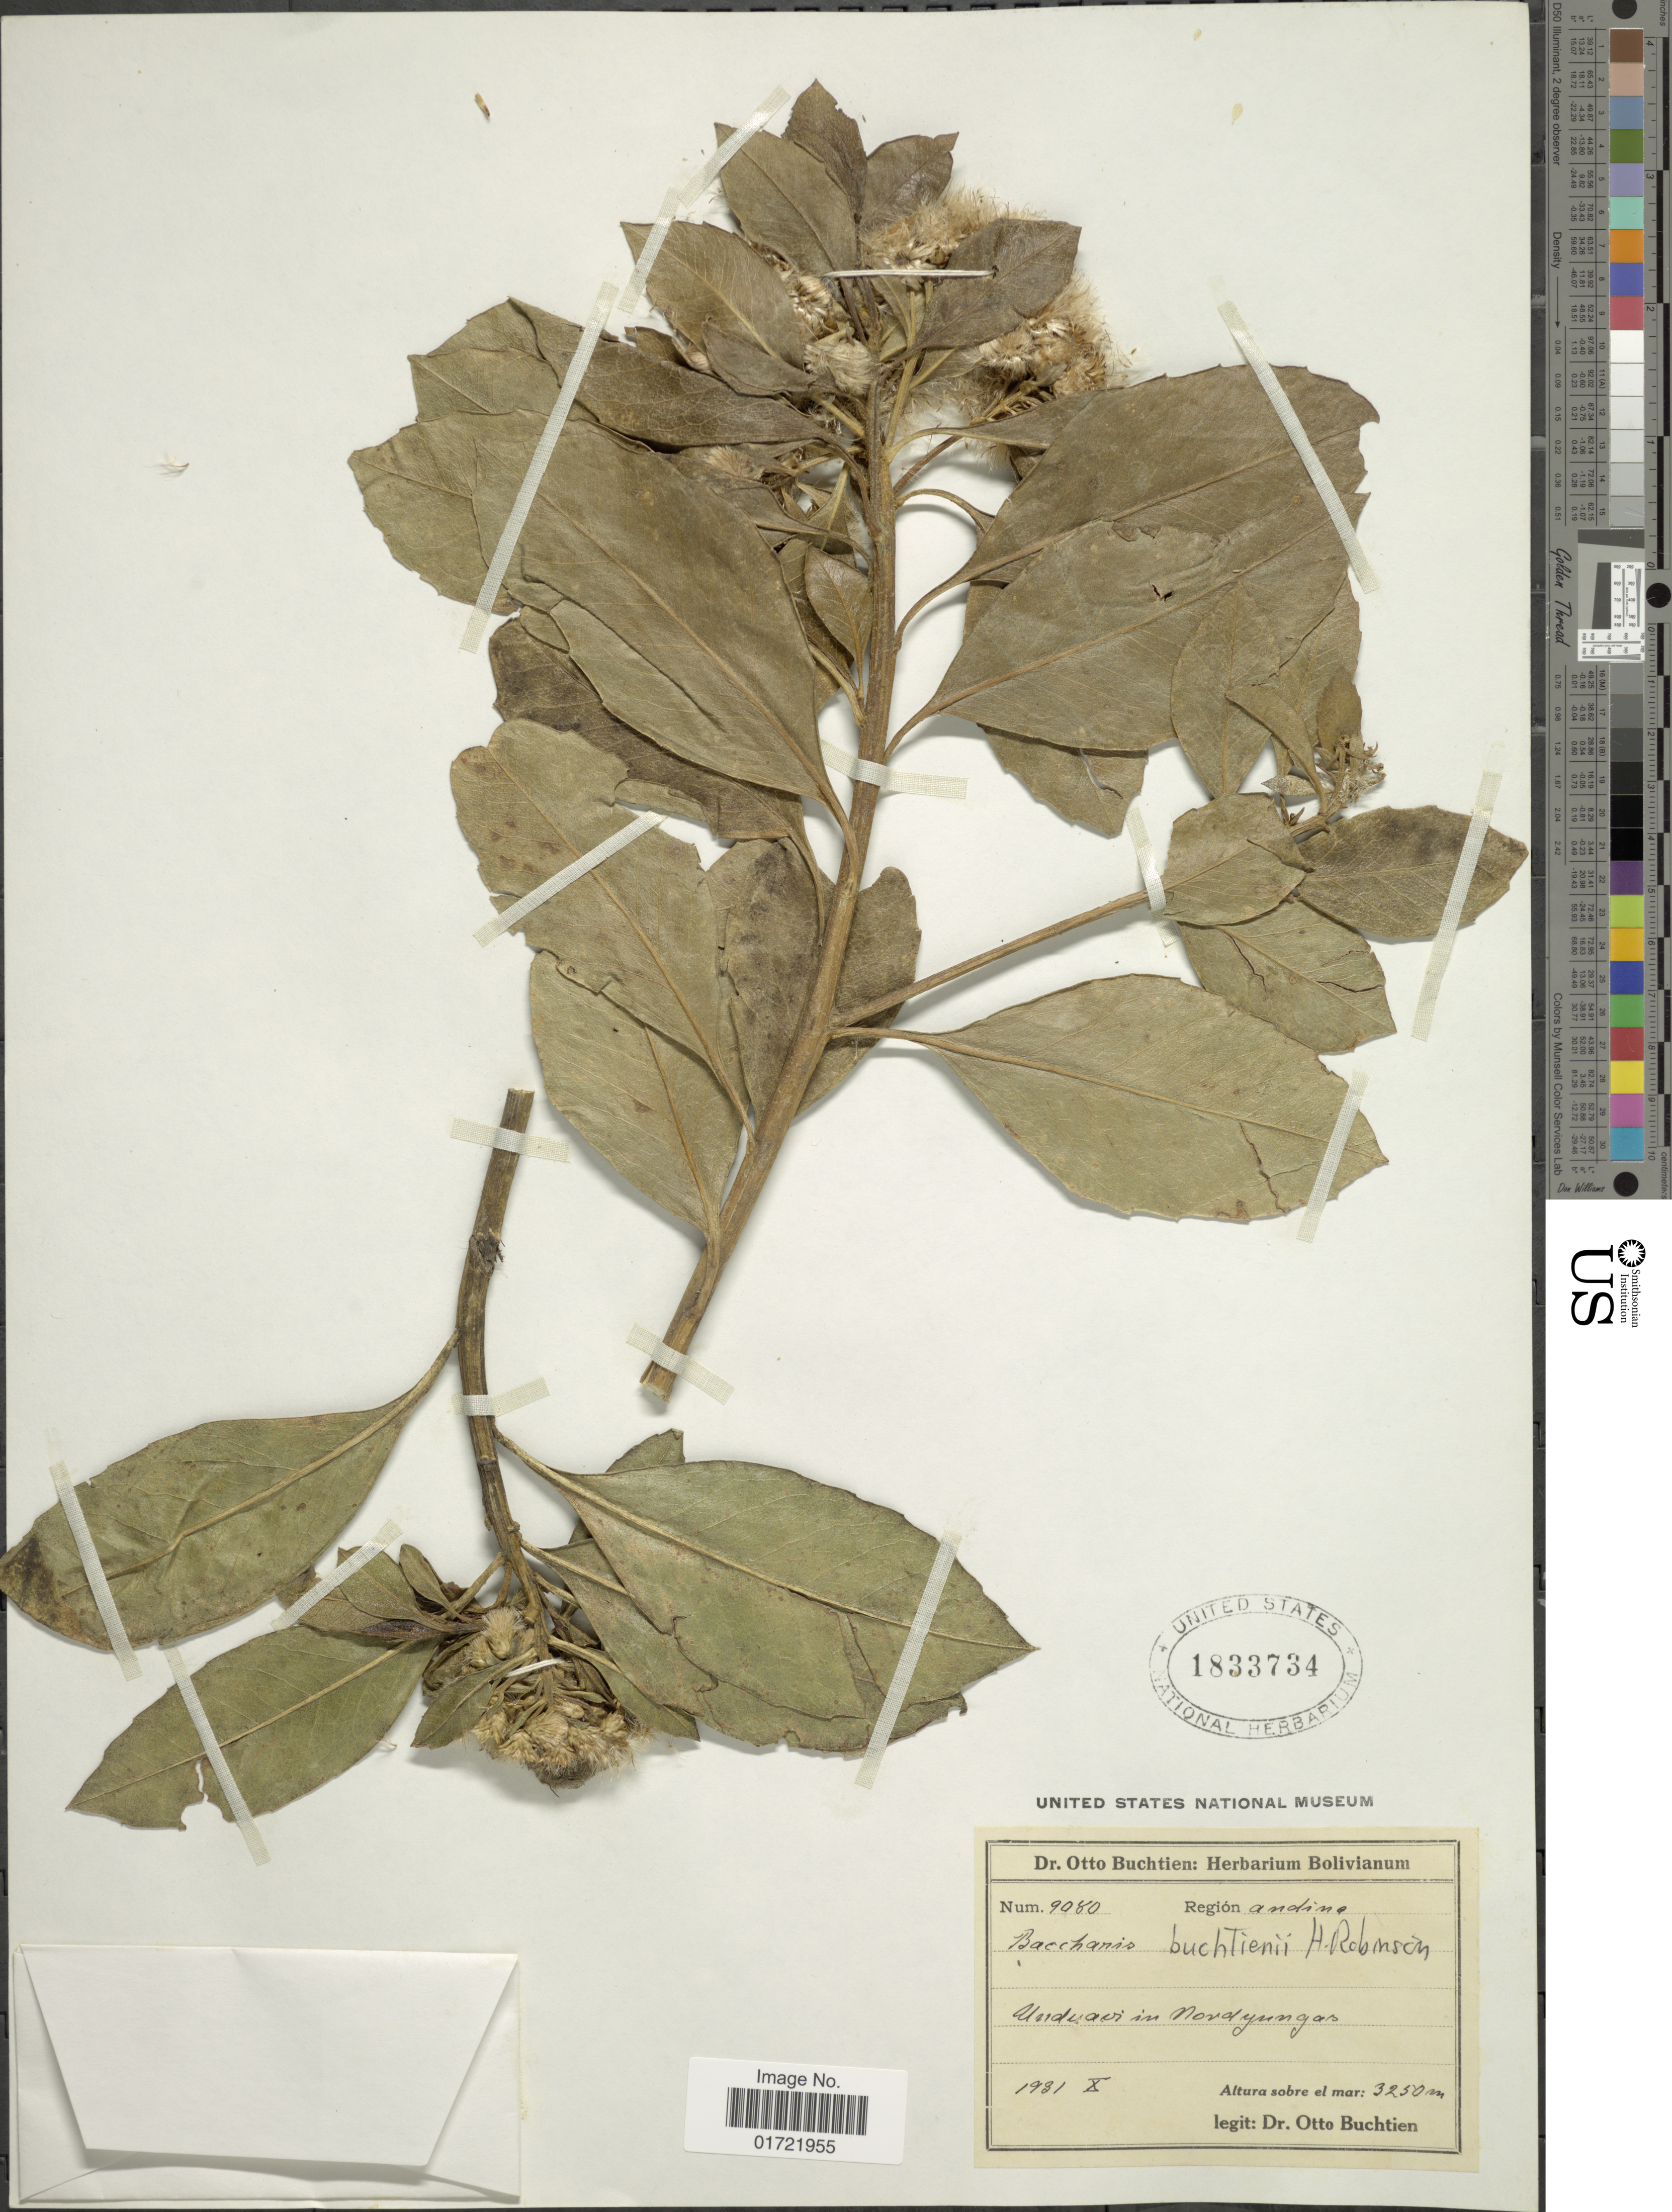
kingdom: Plantae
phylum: Tracheophyta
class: Magnoliopsida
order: Asterales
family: Asteraceae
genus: Baccharis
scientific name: Baccharis buchtienii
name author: H. Rob.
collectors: O. Buchtien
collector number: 9080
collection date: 1931-10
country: Bolivia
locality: Region: Andina. Unduavi: Nordyungas.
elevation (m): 3250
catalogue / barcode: US 1833734